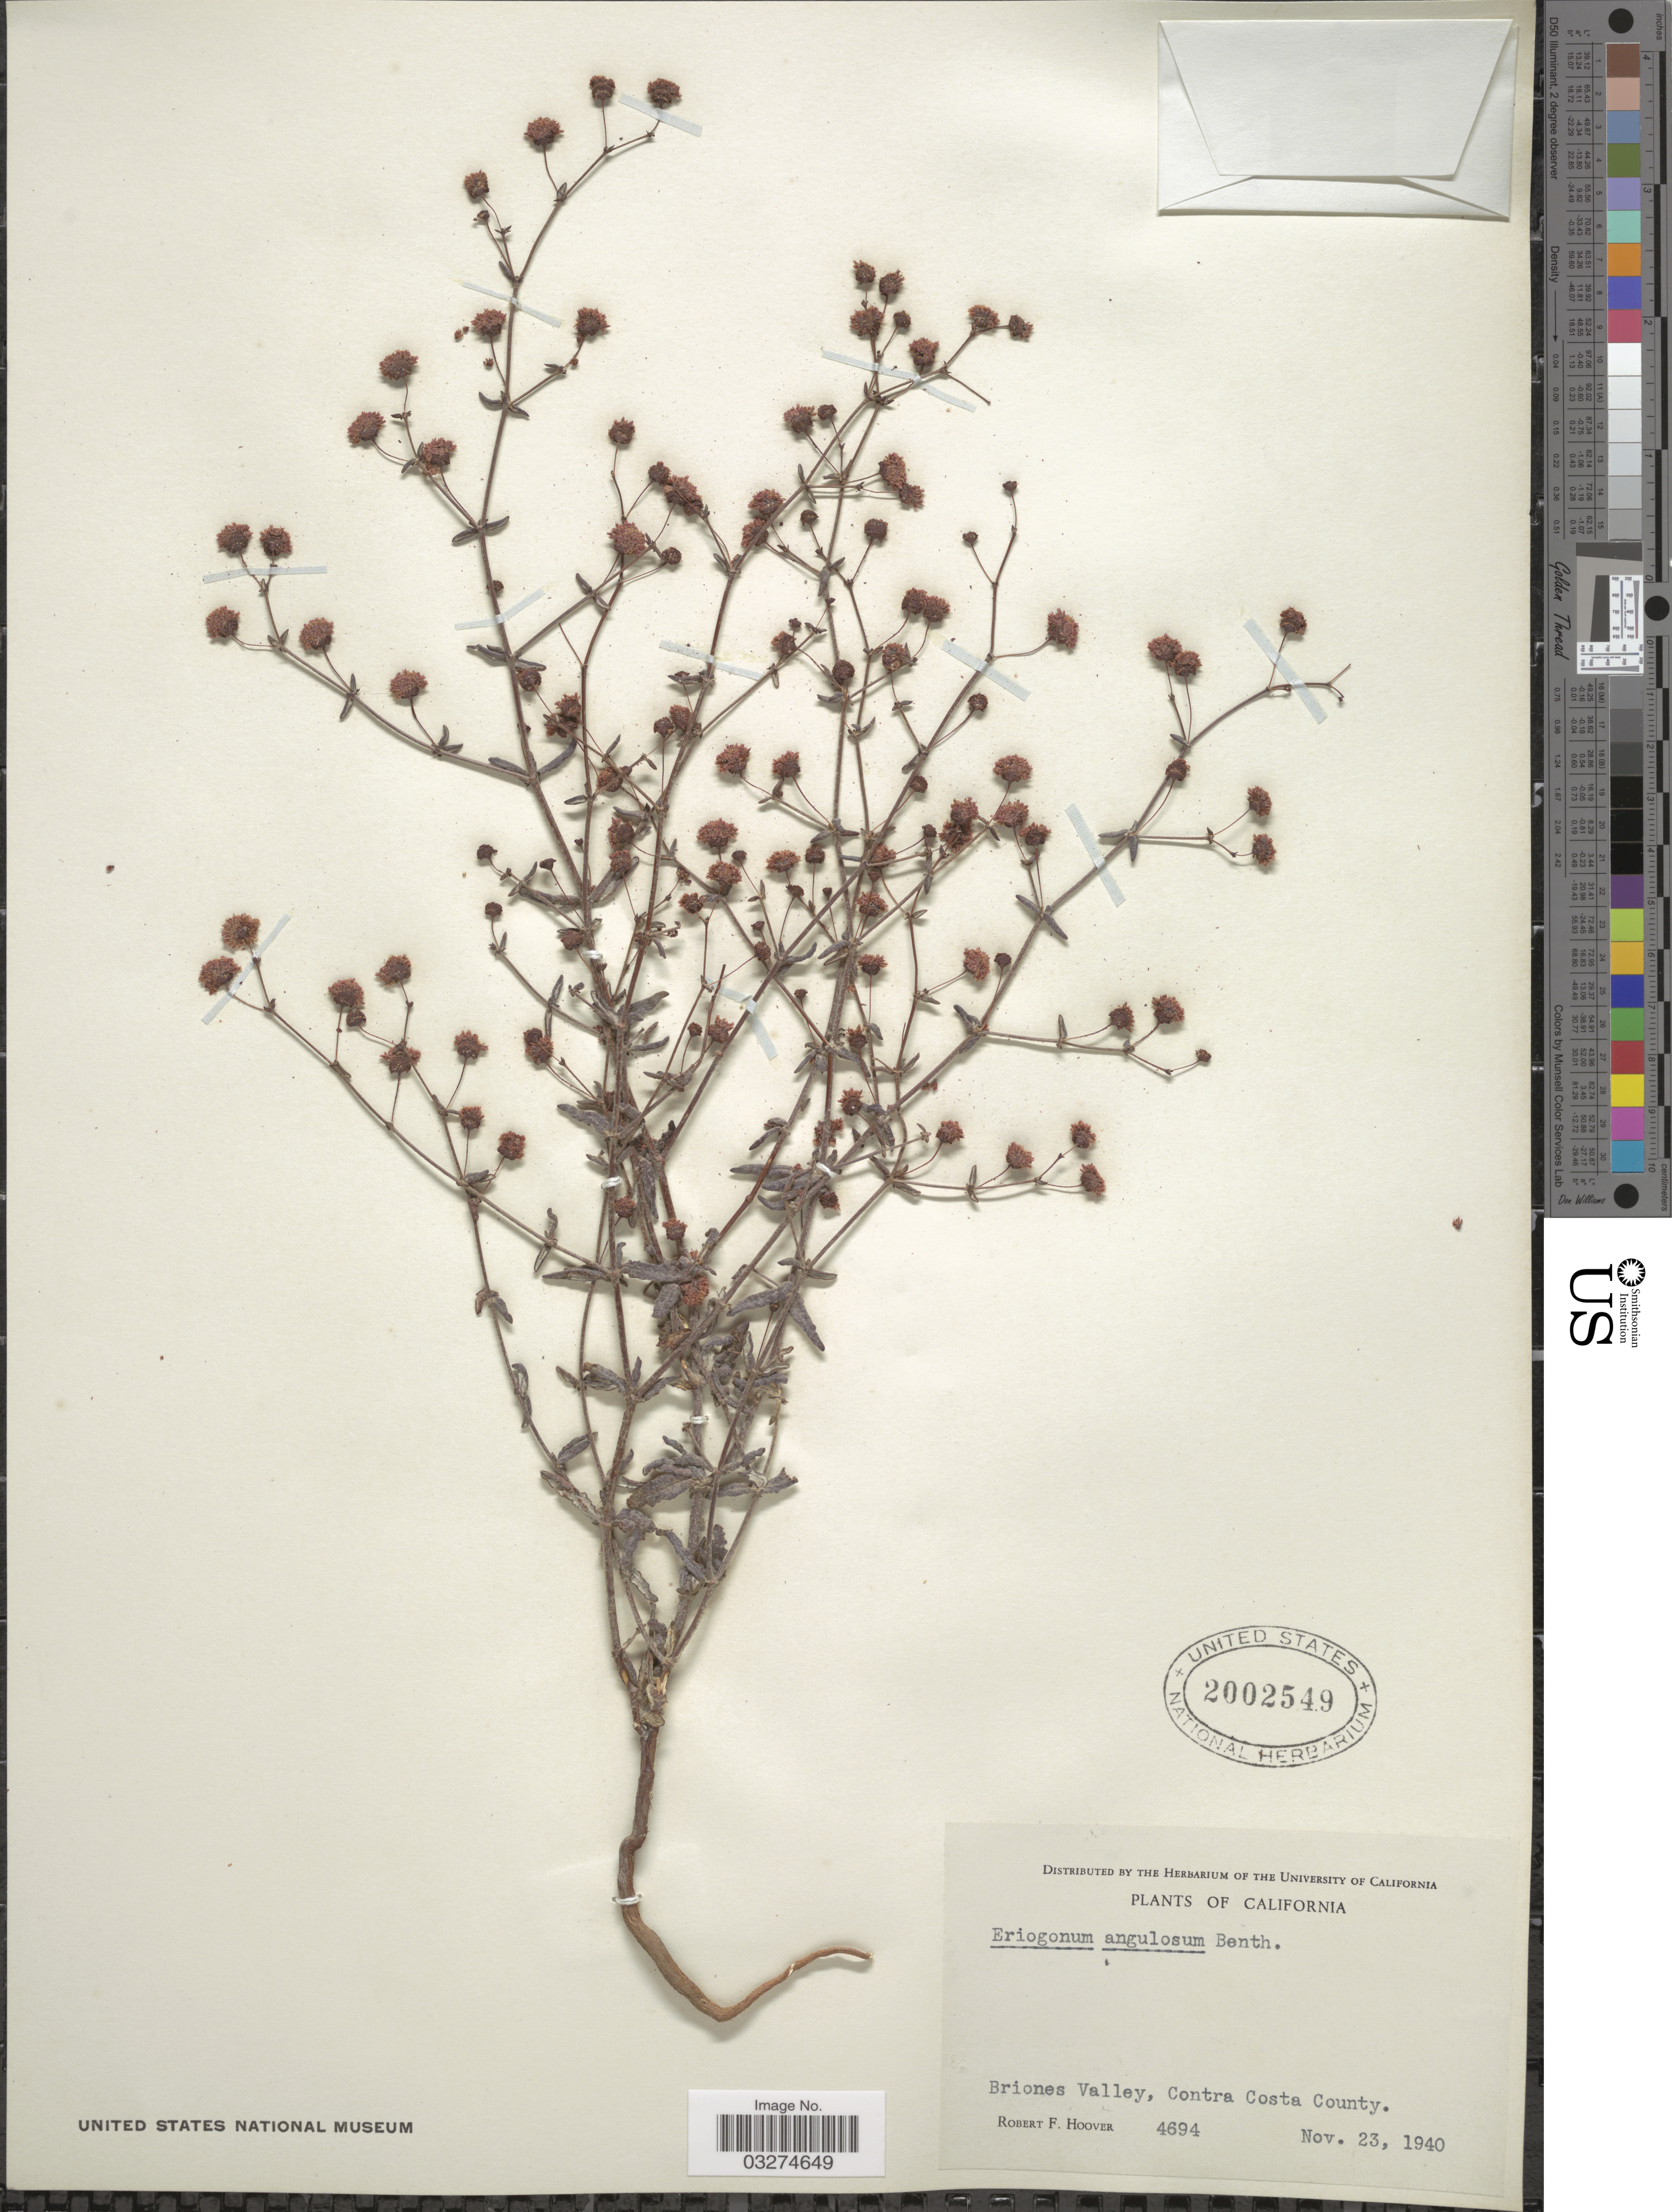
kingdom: Plantae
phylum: Tracheophyta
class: Magnoliopsida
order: Caryophyllales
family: Polygonaceae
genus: Eriogonum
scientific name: Eriogonum angulosum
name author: Benth.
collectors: R. F. Hoover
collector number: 4694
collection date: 1940-11-23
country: United States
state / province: California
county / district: Contra Costa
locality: Briones Valley, Contra Costa County.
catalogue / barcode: US 2002549